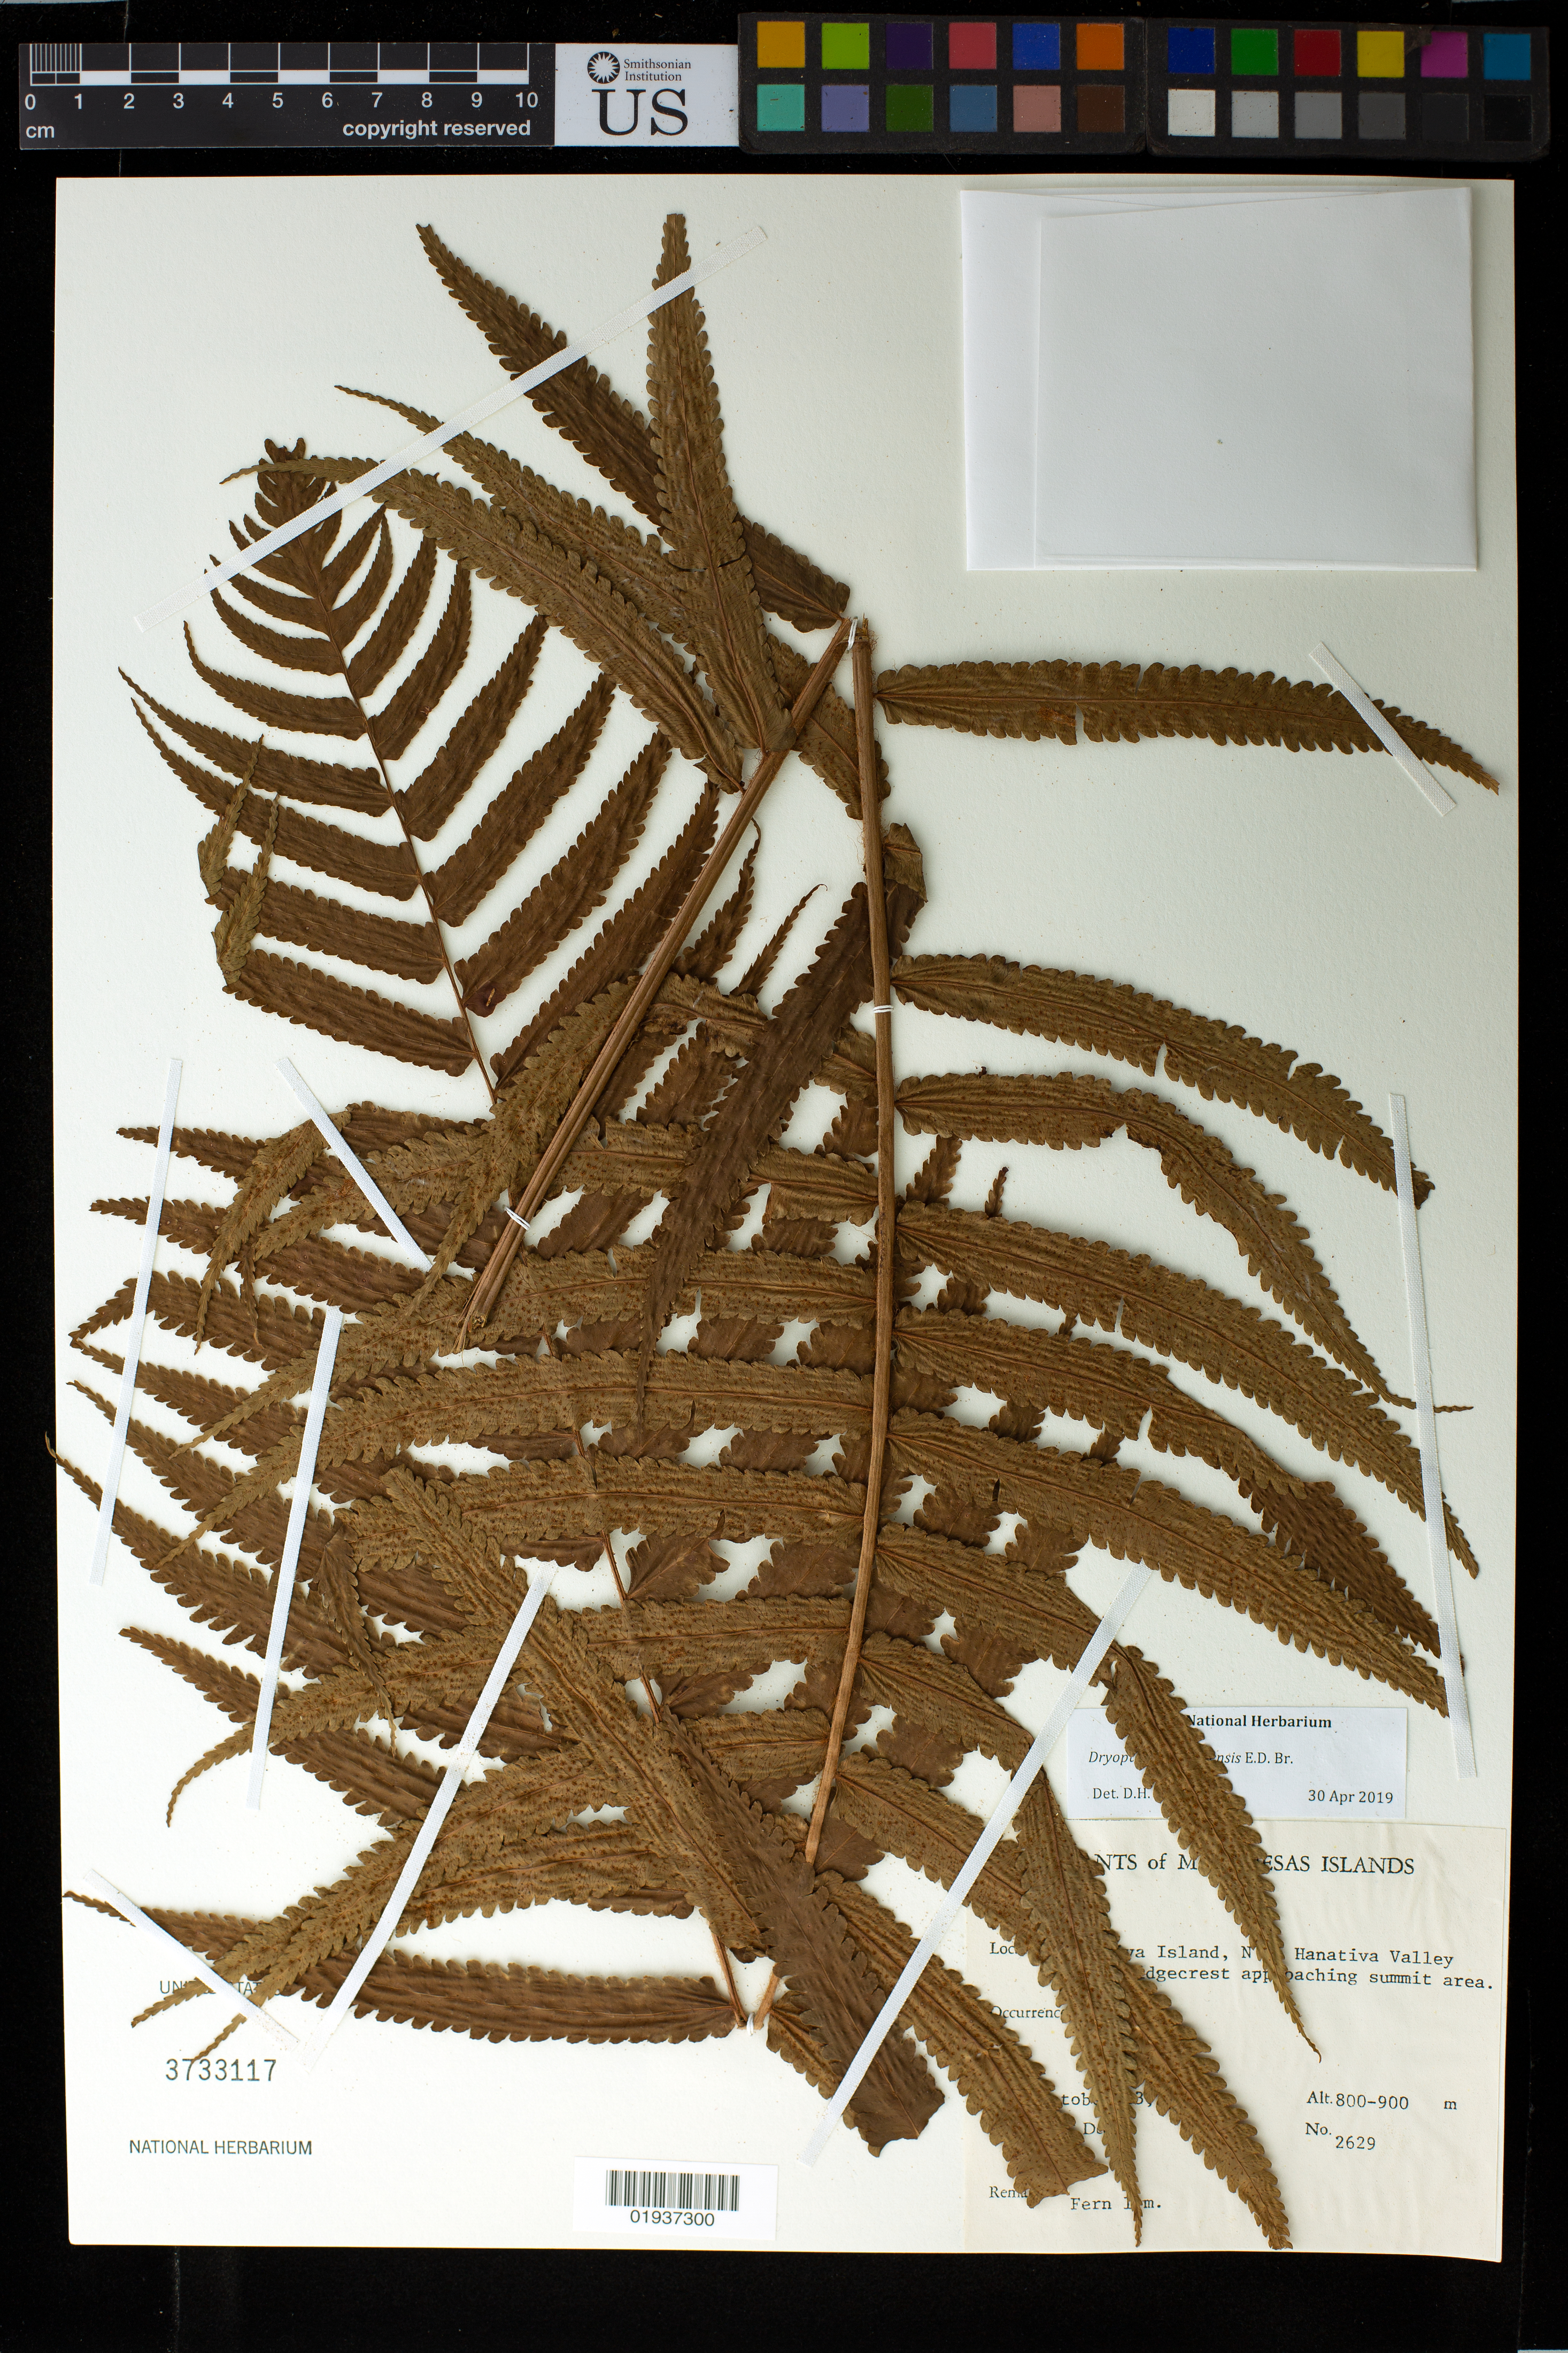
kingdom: Plantae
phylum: Tracheophyta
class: Polypodiopsida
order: Polypodiales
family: Dryopteridaceae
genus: Dryopteris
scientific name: Dryopteris fatuhivensis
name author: E.D. Br.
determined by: Lorence, David H., (PTBG), National Tropical Botanical Garden (UNITED STATES)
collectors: B. G. Decker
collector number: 2629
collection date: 1974-10-23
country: French Polynesia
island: Fatu Hiva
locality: N of Hanativa Valley, along ridgecrest approaching summit area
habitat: Common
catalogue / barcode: US 3733117